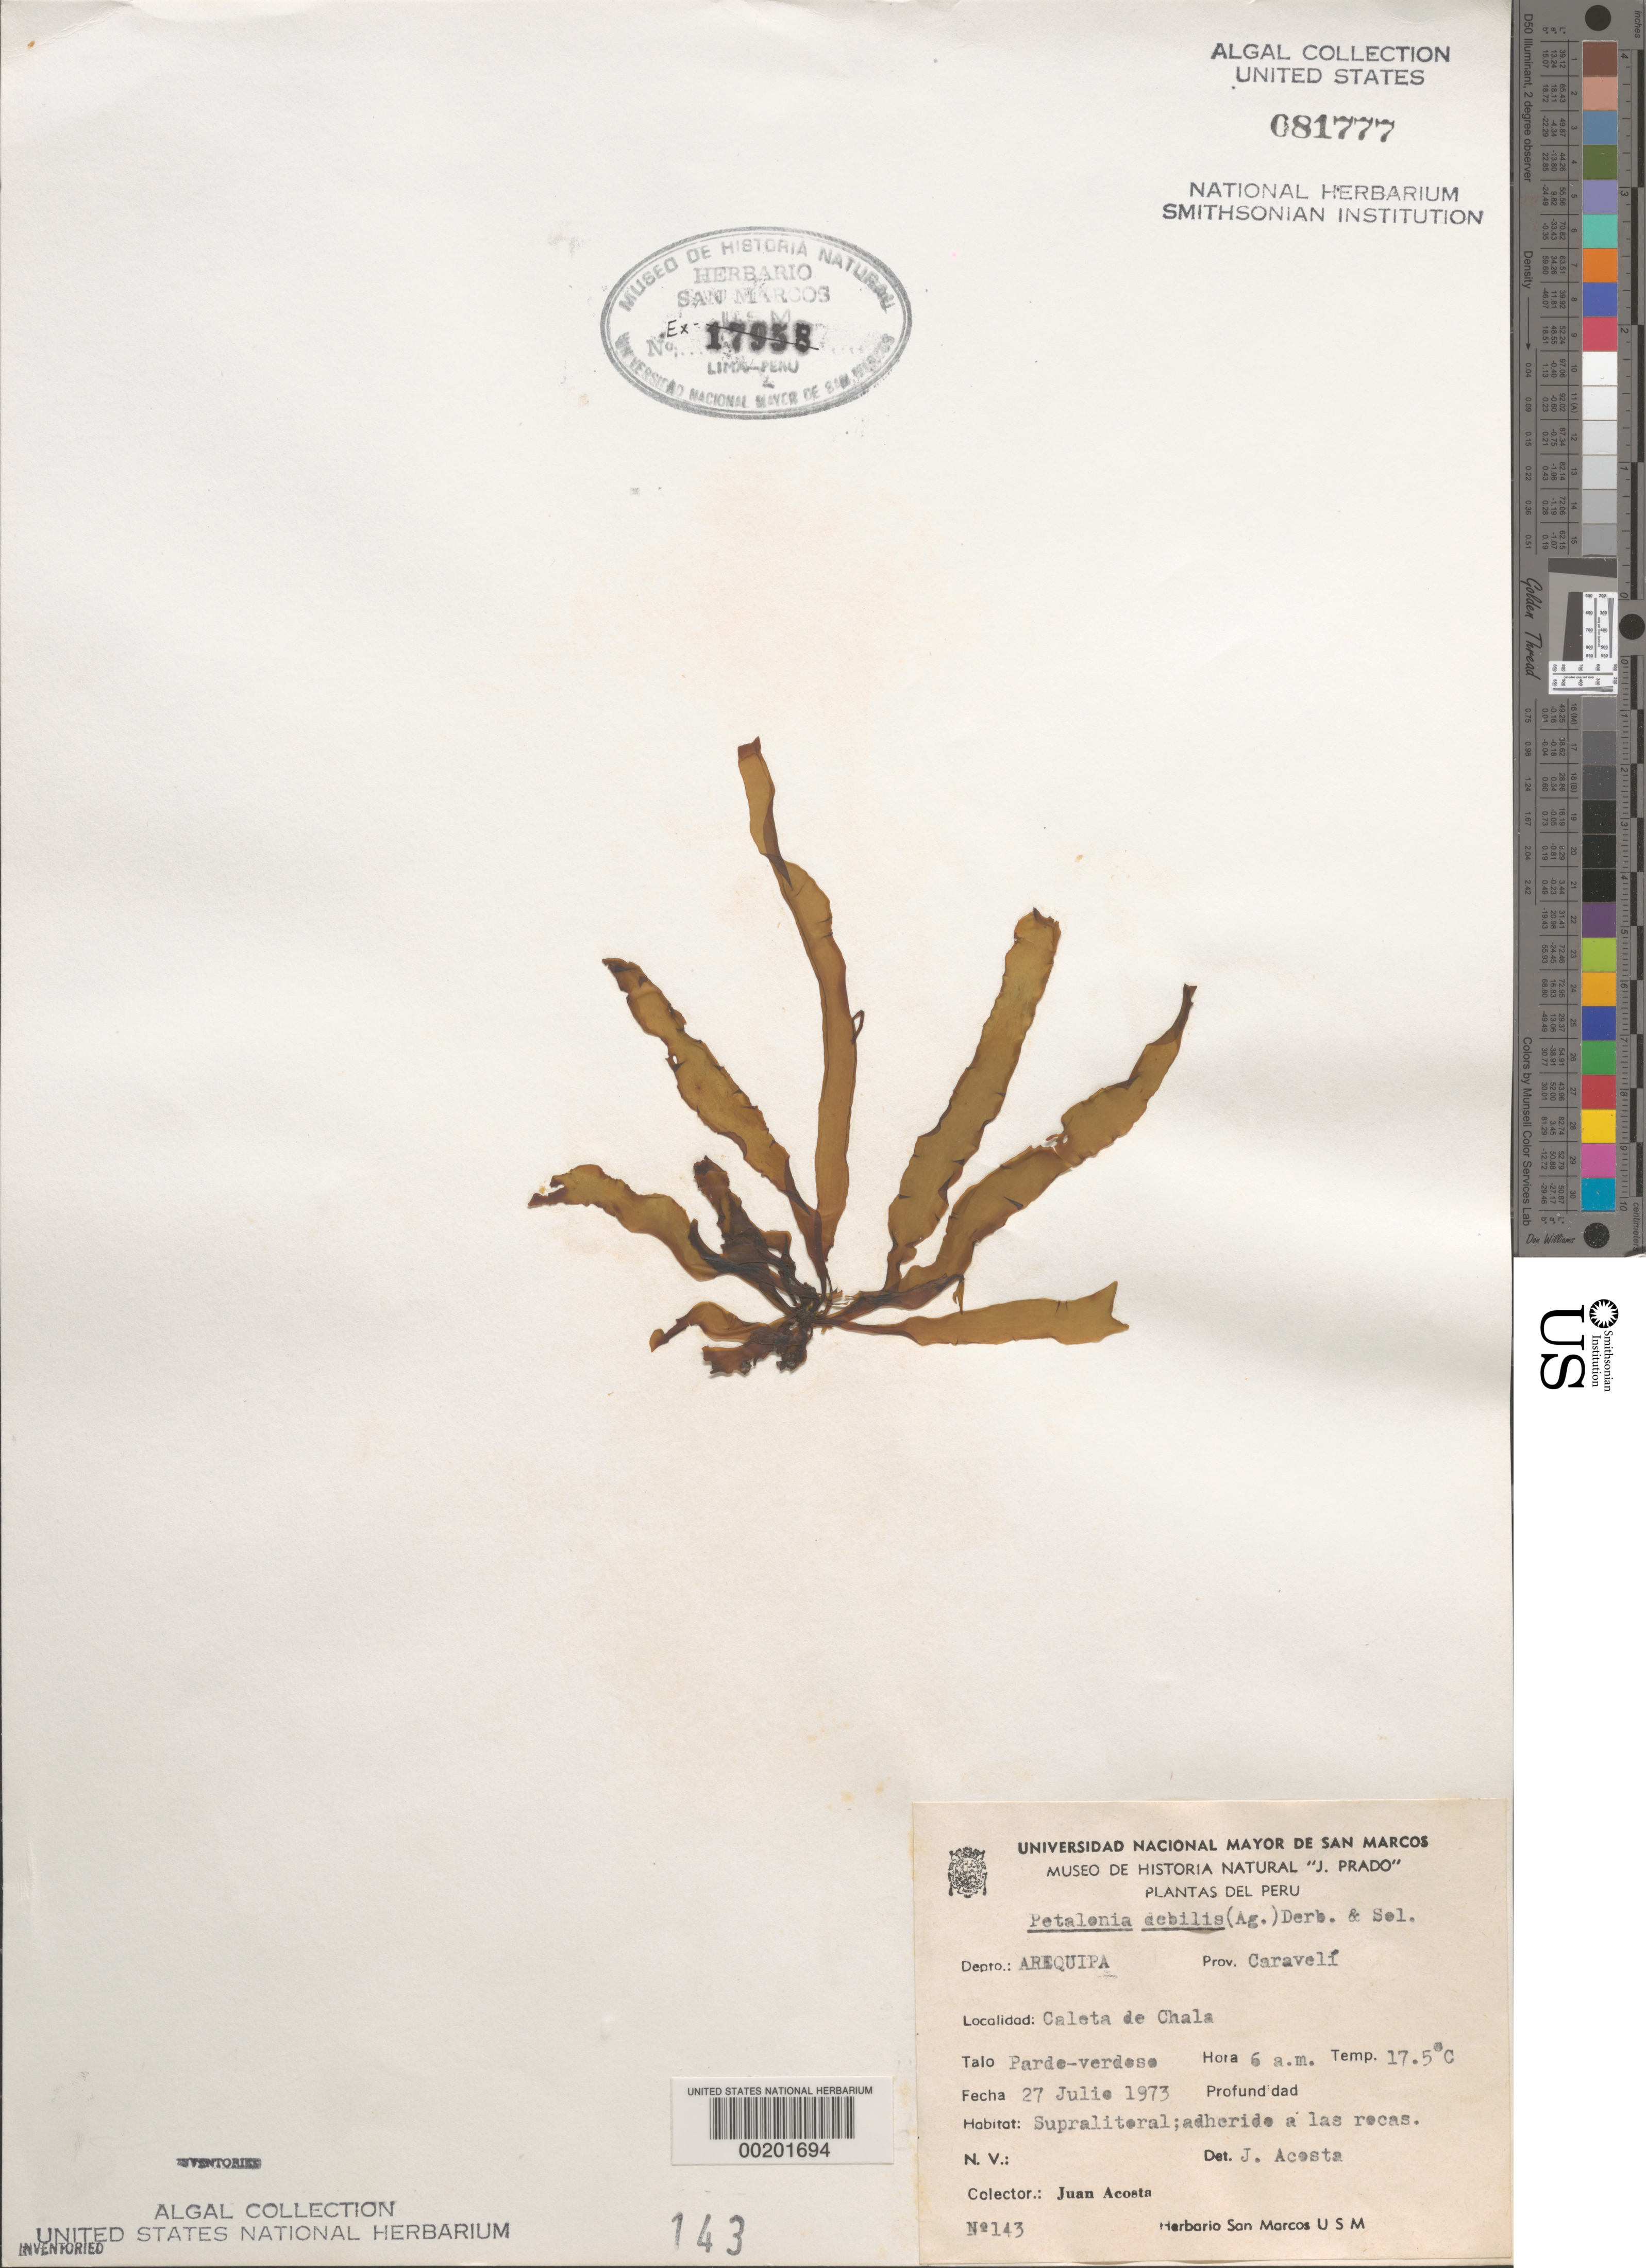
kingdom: Chromista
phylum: Ochrophyta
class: Phaeophyceae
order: Scytosiphonales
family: Scytosiphonaceae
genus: Petalonia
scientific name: Petalonia fascia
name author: (O.F. Müller) Kuntze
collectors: J. Acosta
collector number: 143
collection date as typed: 27 Jul 1973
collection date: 1973-07-27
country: Peru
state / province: Arequipa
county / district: Caravelí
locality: Caleta de Chala, Caravelí Province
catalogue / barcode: US 81777